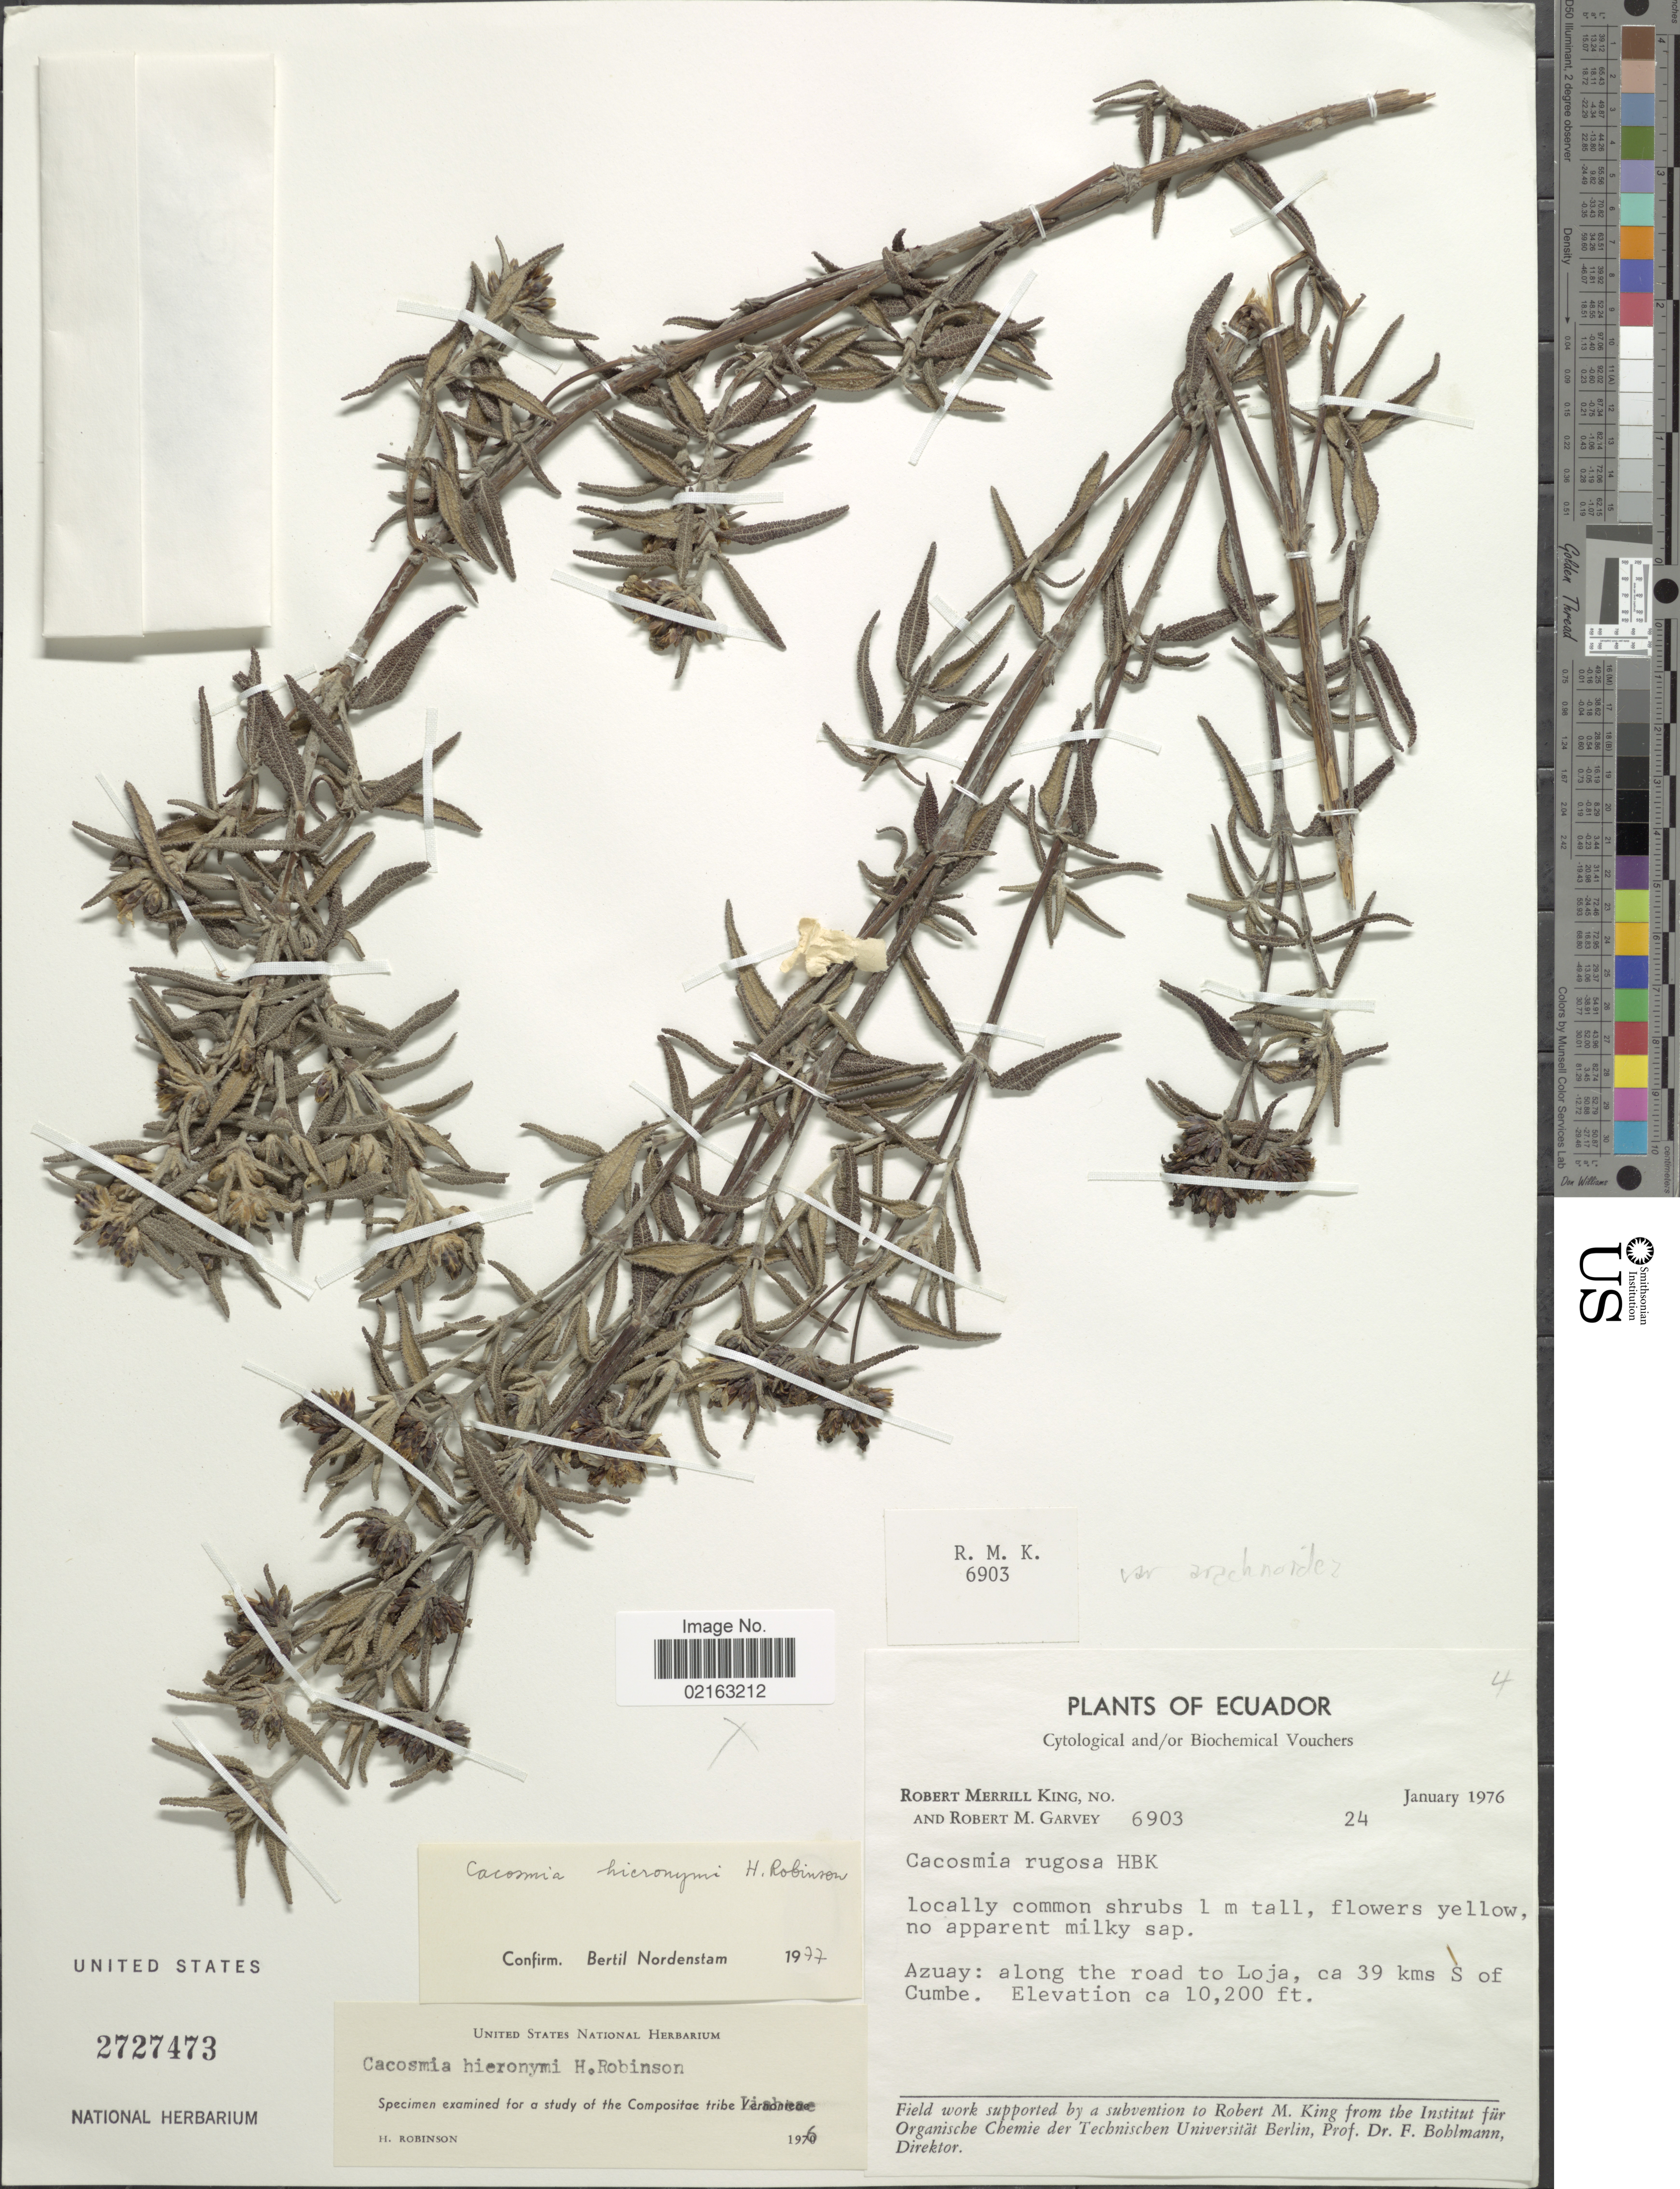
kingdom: Plantae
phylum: Tracheophyta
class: Magnoliopsida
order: Asterales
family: Asteraceae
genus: Cacosmia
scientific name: Cacosmia hieronymi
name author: H. Rob.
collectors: R. M. King & R. Garvey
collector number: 6903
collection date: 1976-01-24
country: Ecuador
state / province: Azuay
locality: Azuay: along the road to Loja, ca 39 kms S of Cumbe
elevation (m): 3109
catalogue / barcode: US 2727473